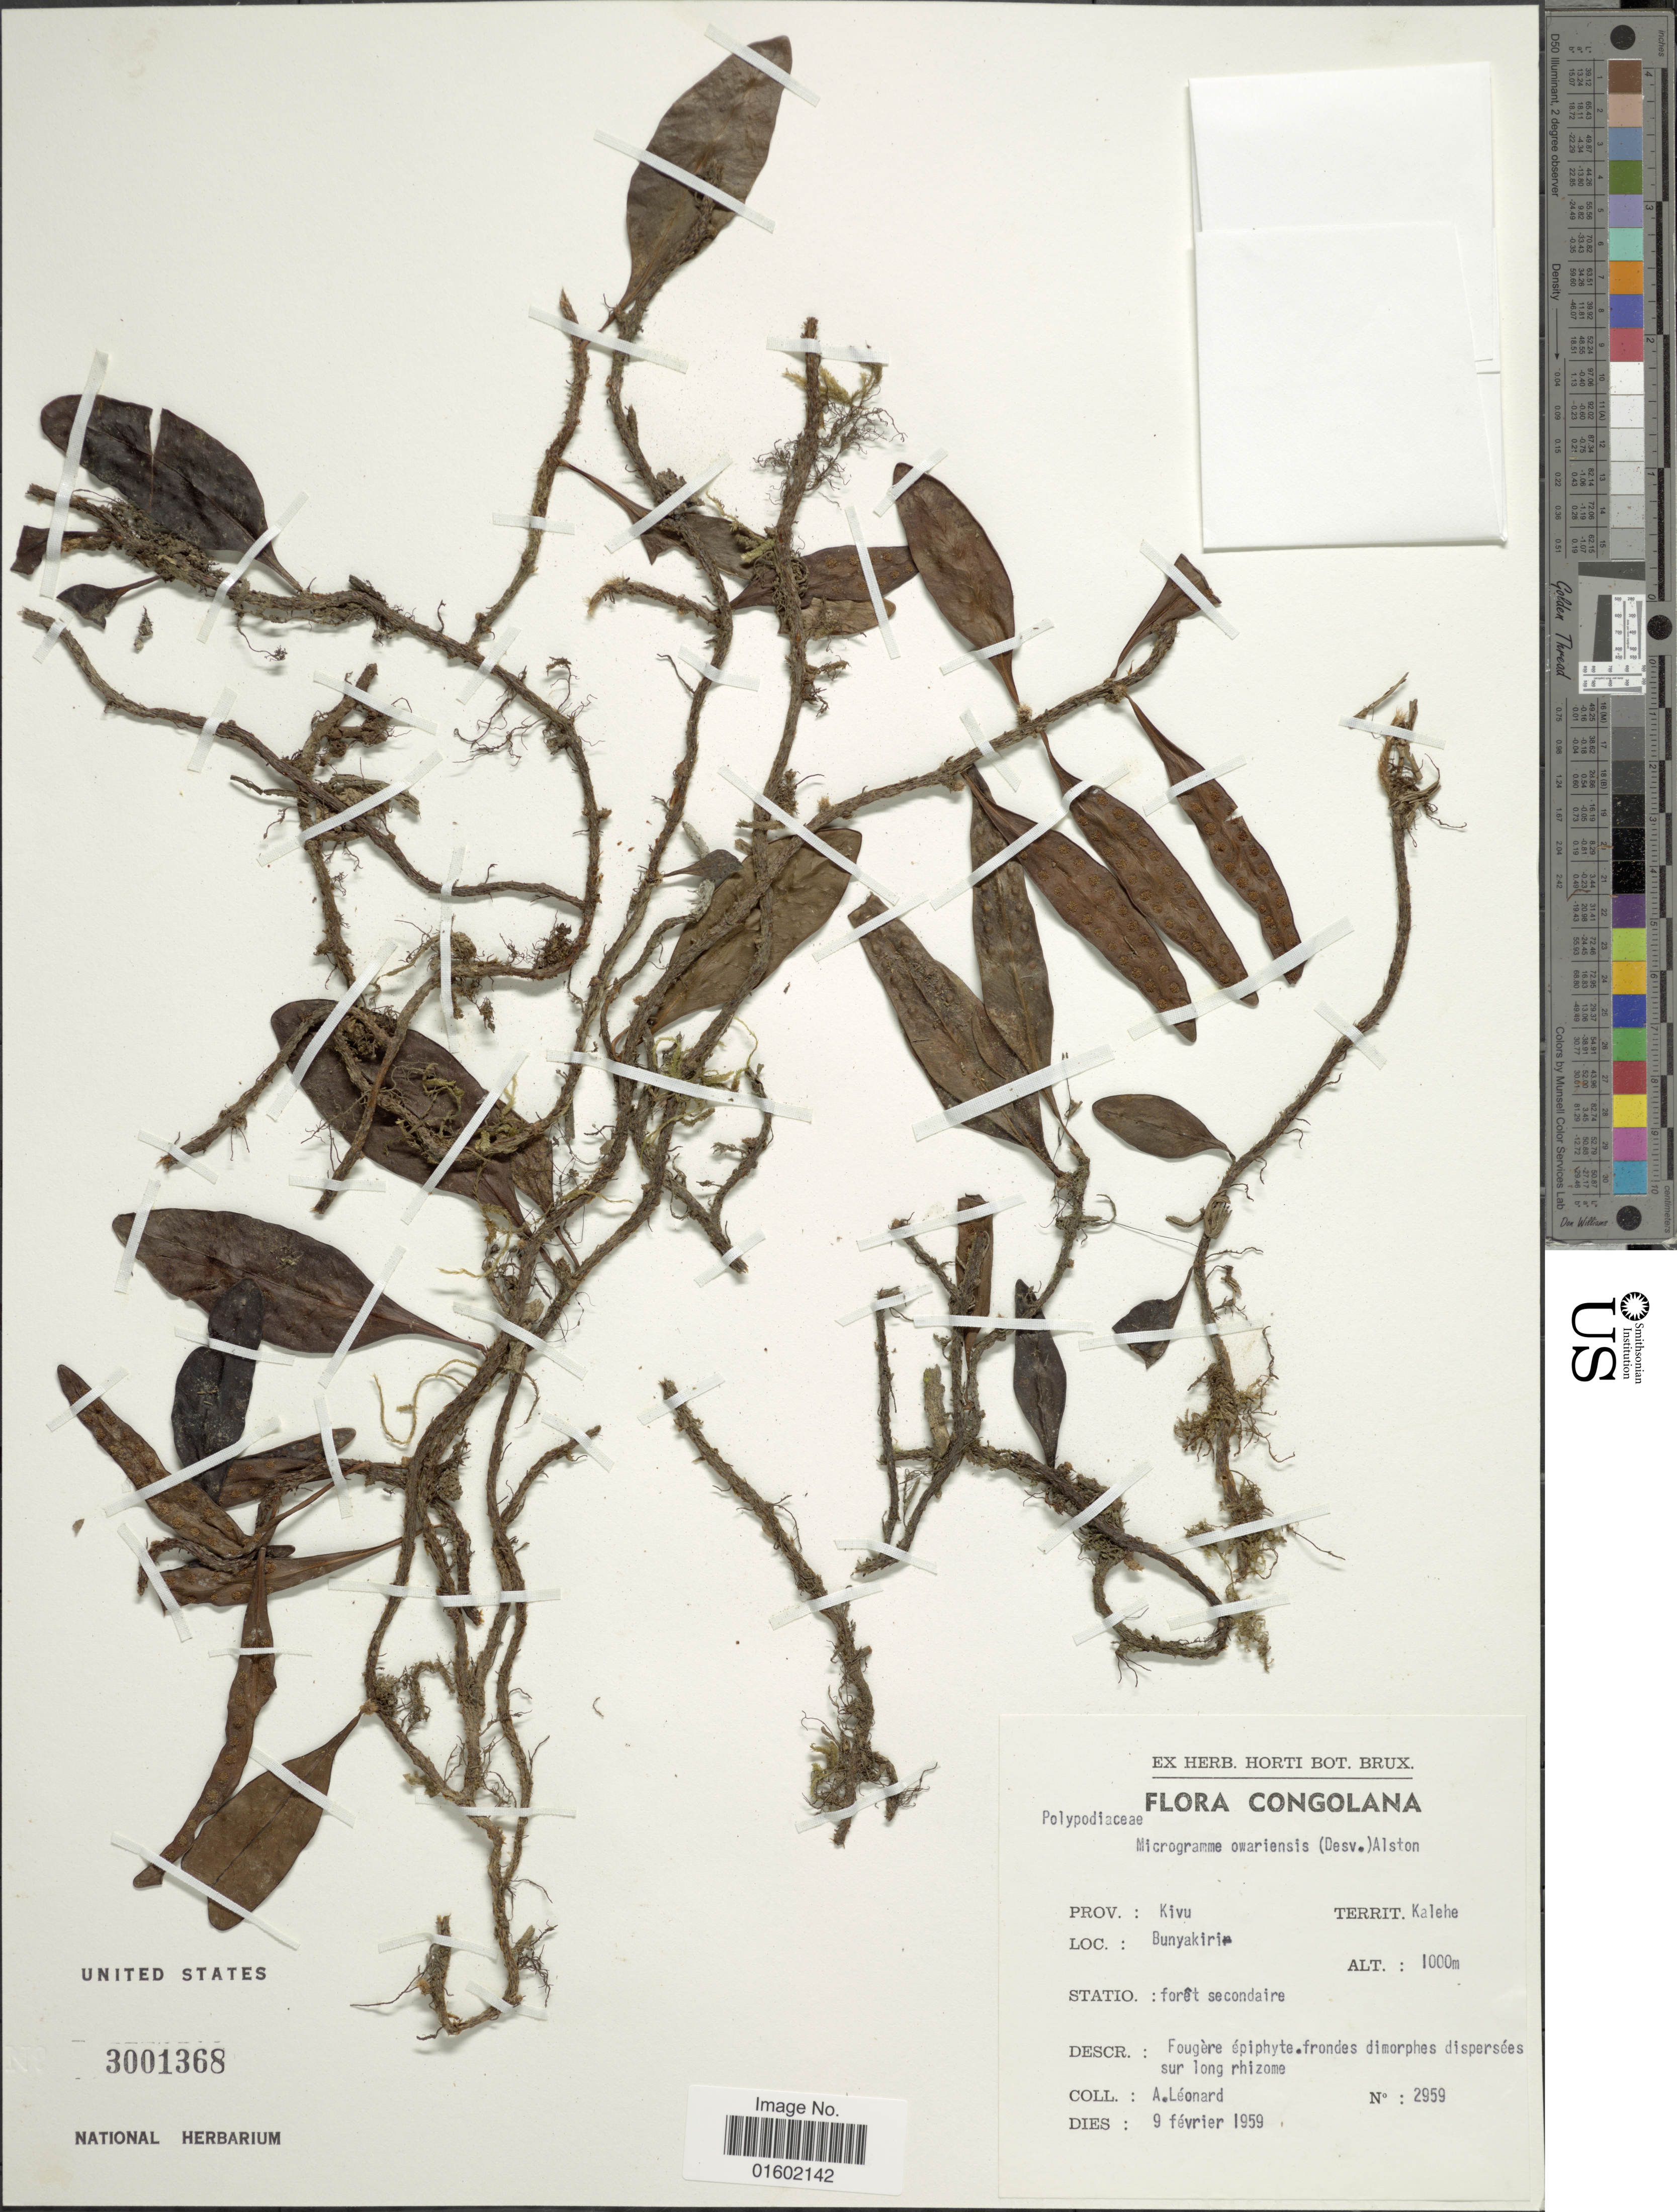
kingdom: Plantae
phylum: Tracheophyta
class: Polypodiopsida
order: Polypodiales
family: Polypodiaceae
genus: Microgramma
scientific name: Microgramma owariensis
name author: (Desv.) Alston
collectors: A. Leonard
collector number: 2959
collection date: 1959-02-09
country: Congo, Democratic Republic of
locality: Prov.: Kivu, Territ: Kalehe, Loc: Bunyakiri, Conglana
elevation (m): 1000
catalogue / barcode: US 3001368